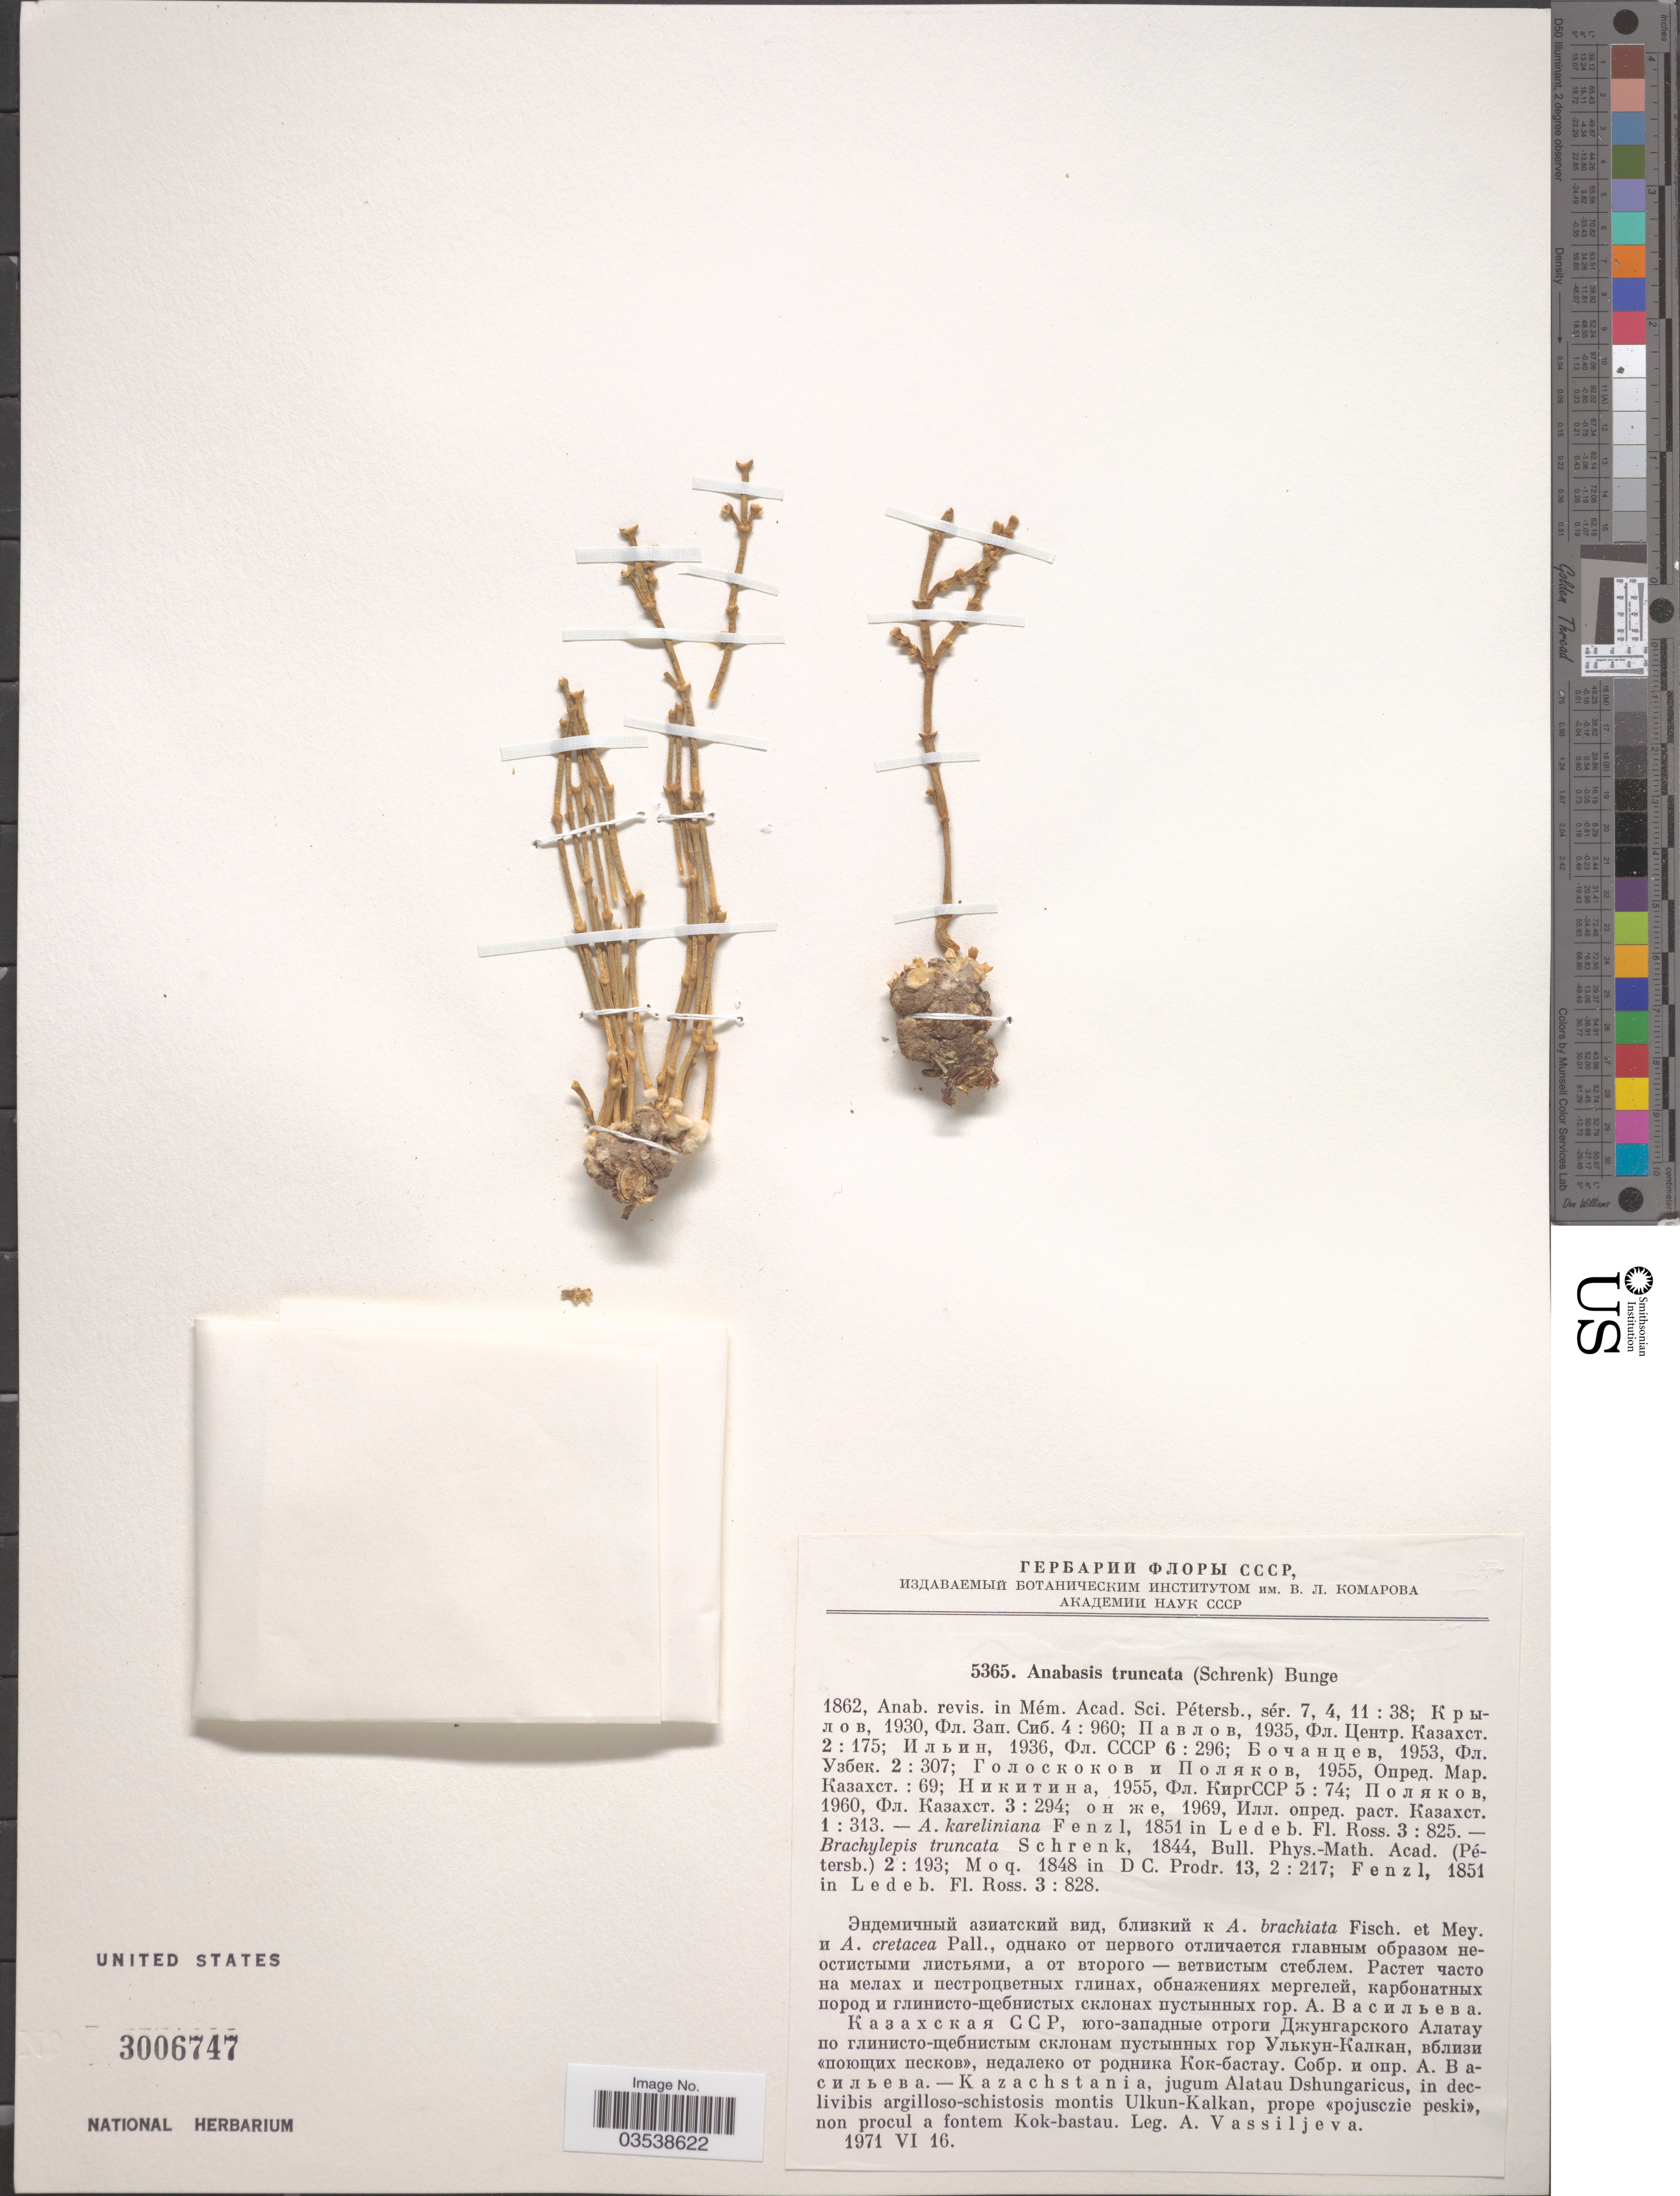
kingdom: Plantae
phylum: Tracheophyta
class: Magnoliopsida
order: Caryophyllales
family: Amaranthaceae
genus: Anabasis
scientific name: Anabasis truncata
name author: (Schrenk) Bunge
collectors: A. Vassiljeva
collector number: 5365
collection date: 1971-06-16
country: Kazakhstan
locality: Jugum Alatau Dshungaricus, in declivibus argilloso-schistosis montis Ulkun-Kalkan, prope «pojusczie peski», non procul a fontem Kok-bastau.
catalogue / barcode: US 3006747